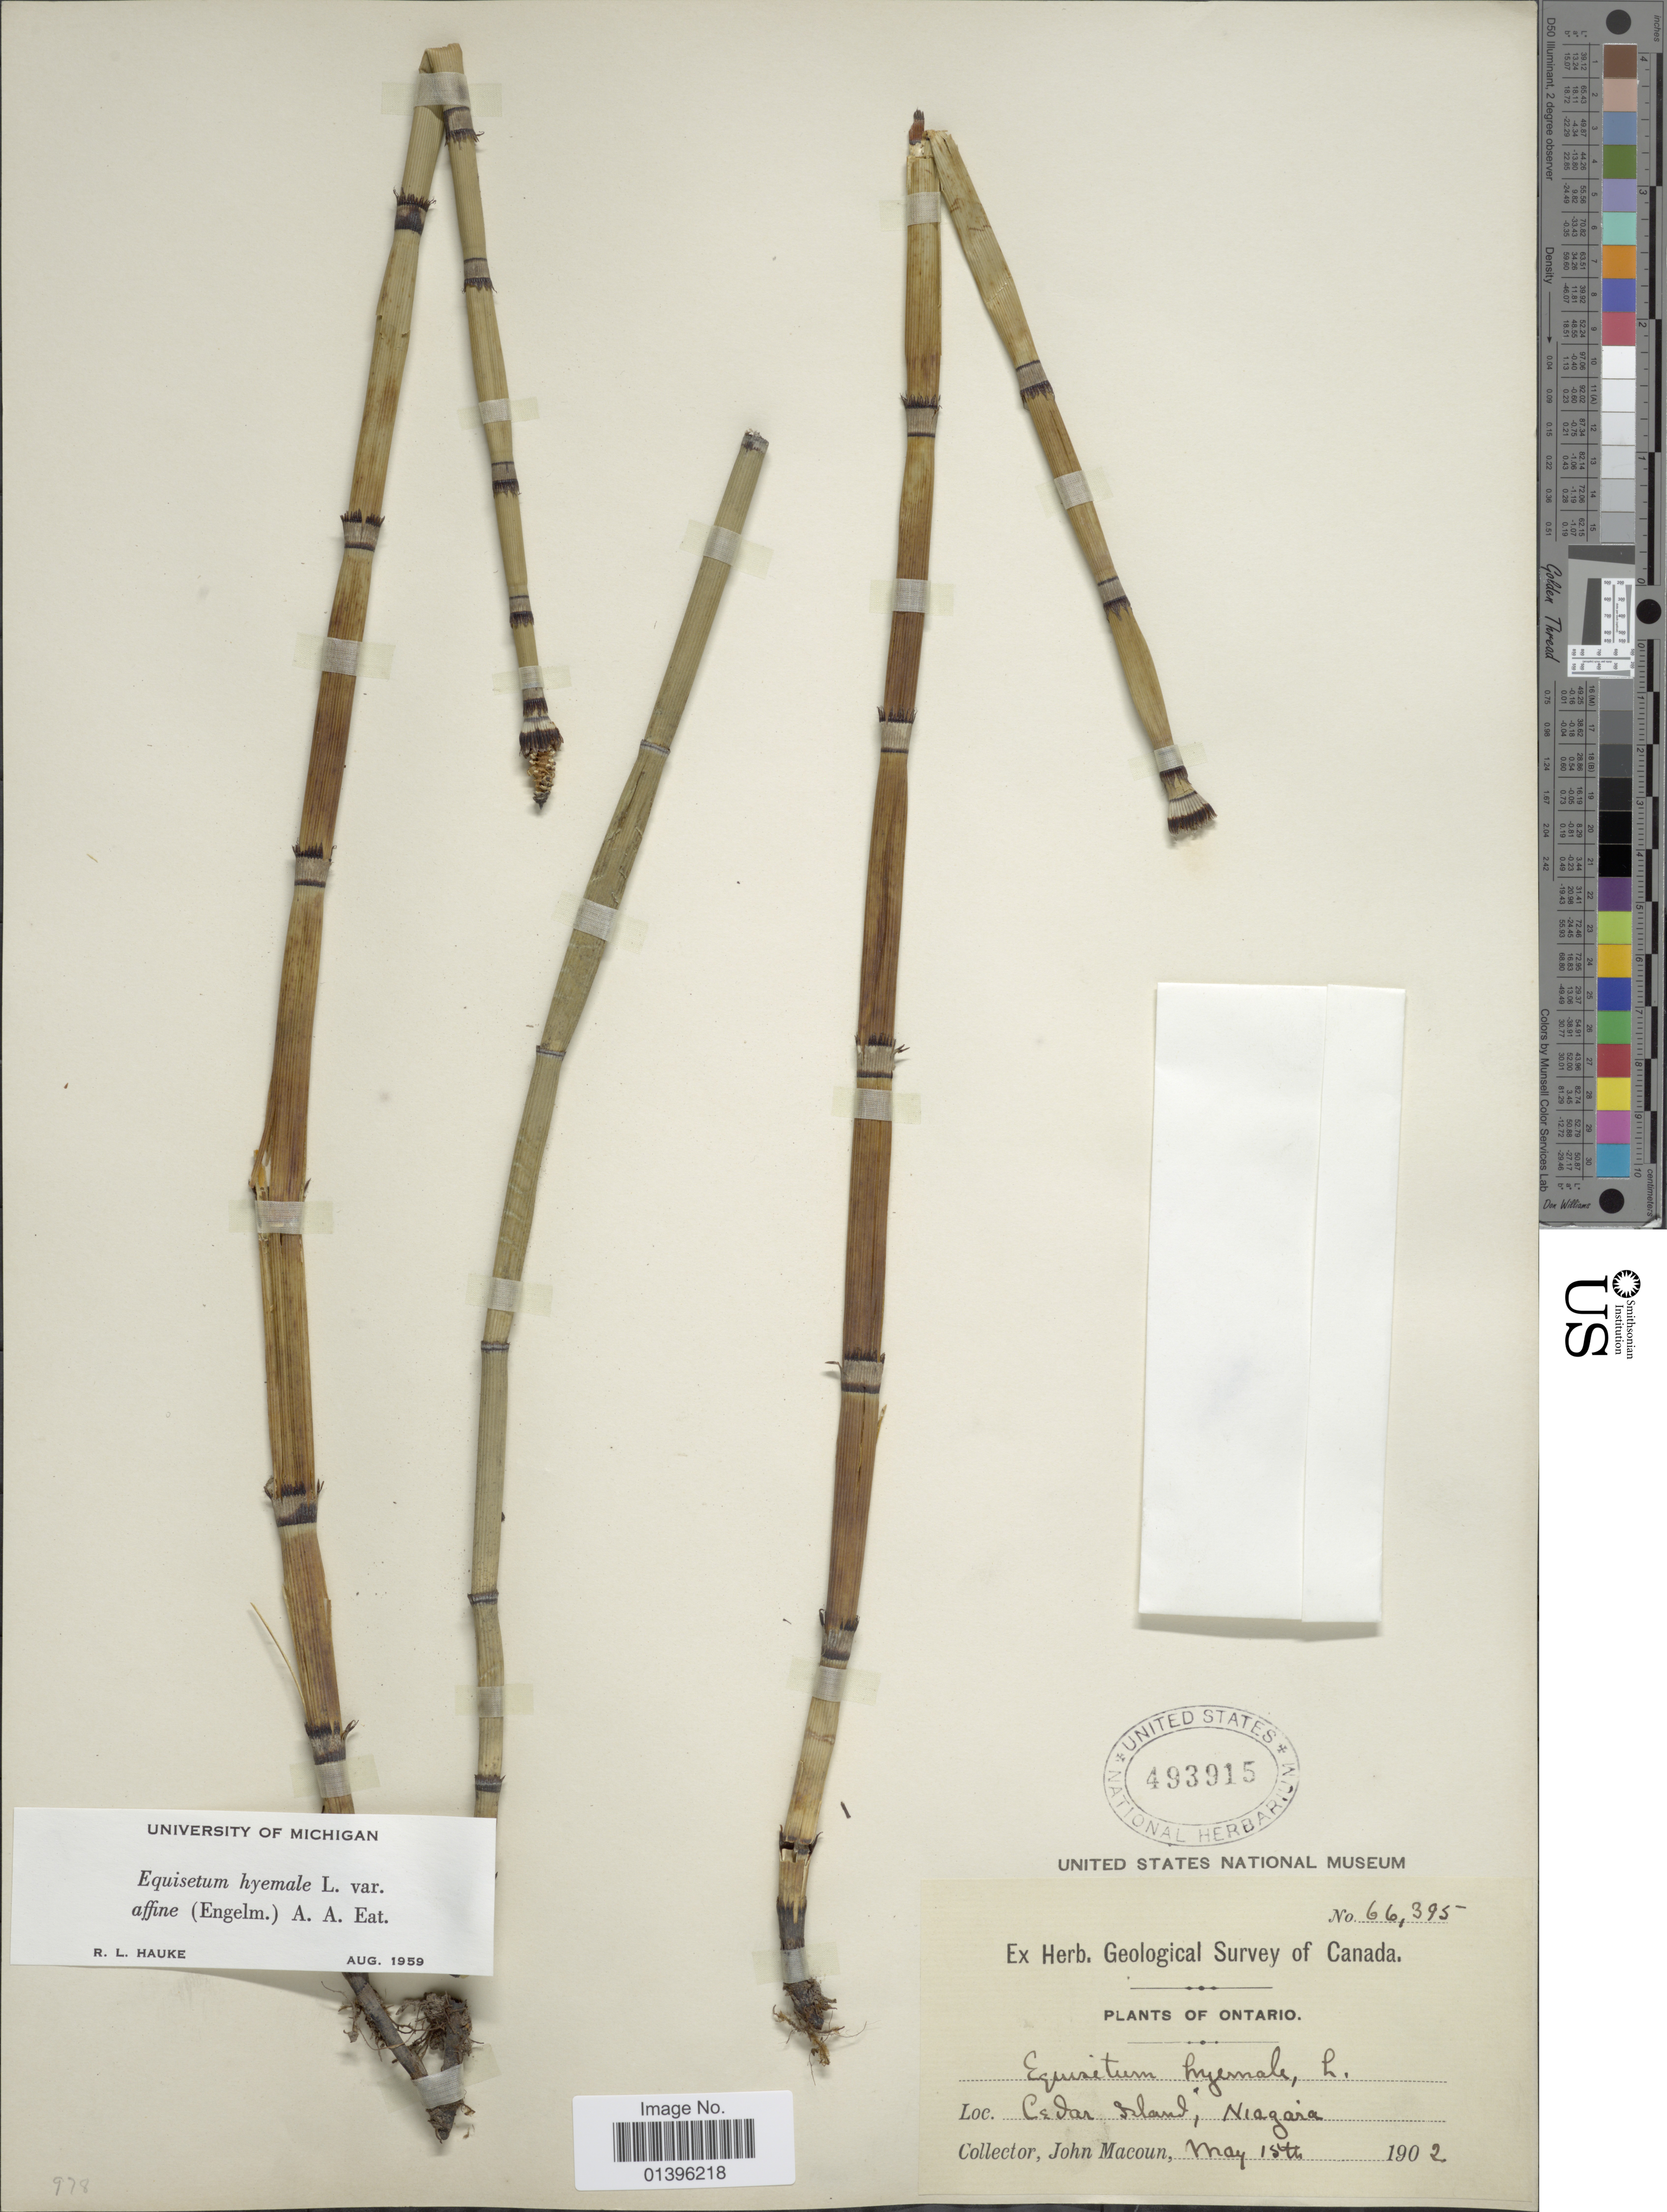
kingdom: Plantae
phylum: Tracheophyta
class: Polypodiopsida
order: Equisetales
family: Equisetaceae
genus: Equisetum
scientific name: Equisetum hyemale var. affine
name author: (Engelm.) A.A. Eaton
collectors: J. Macoun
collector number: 66395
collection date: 1902-05-15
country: Canada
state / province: Ontario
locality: Cedar Island, Niagara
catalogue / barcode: US 493915